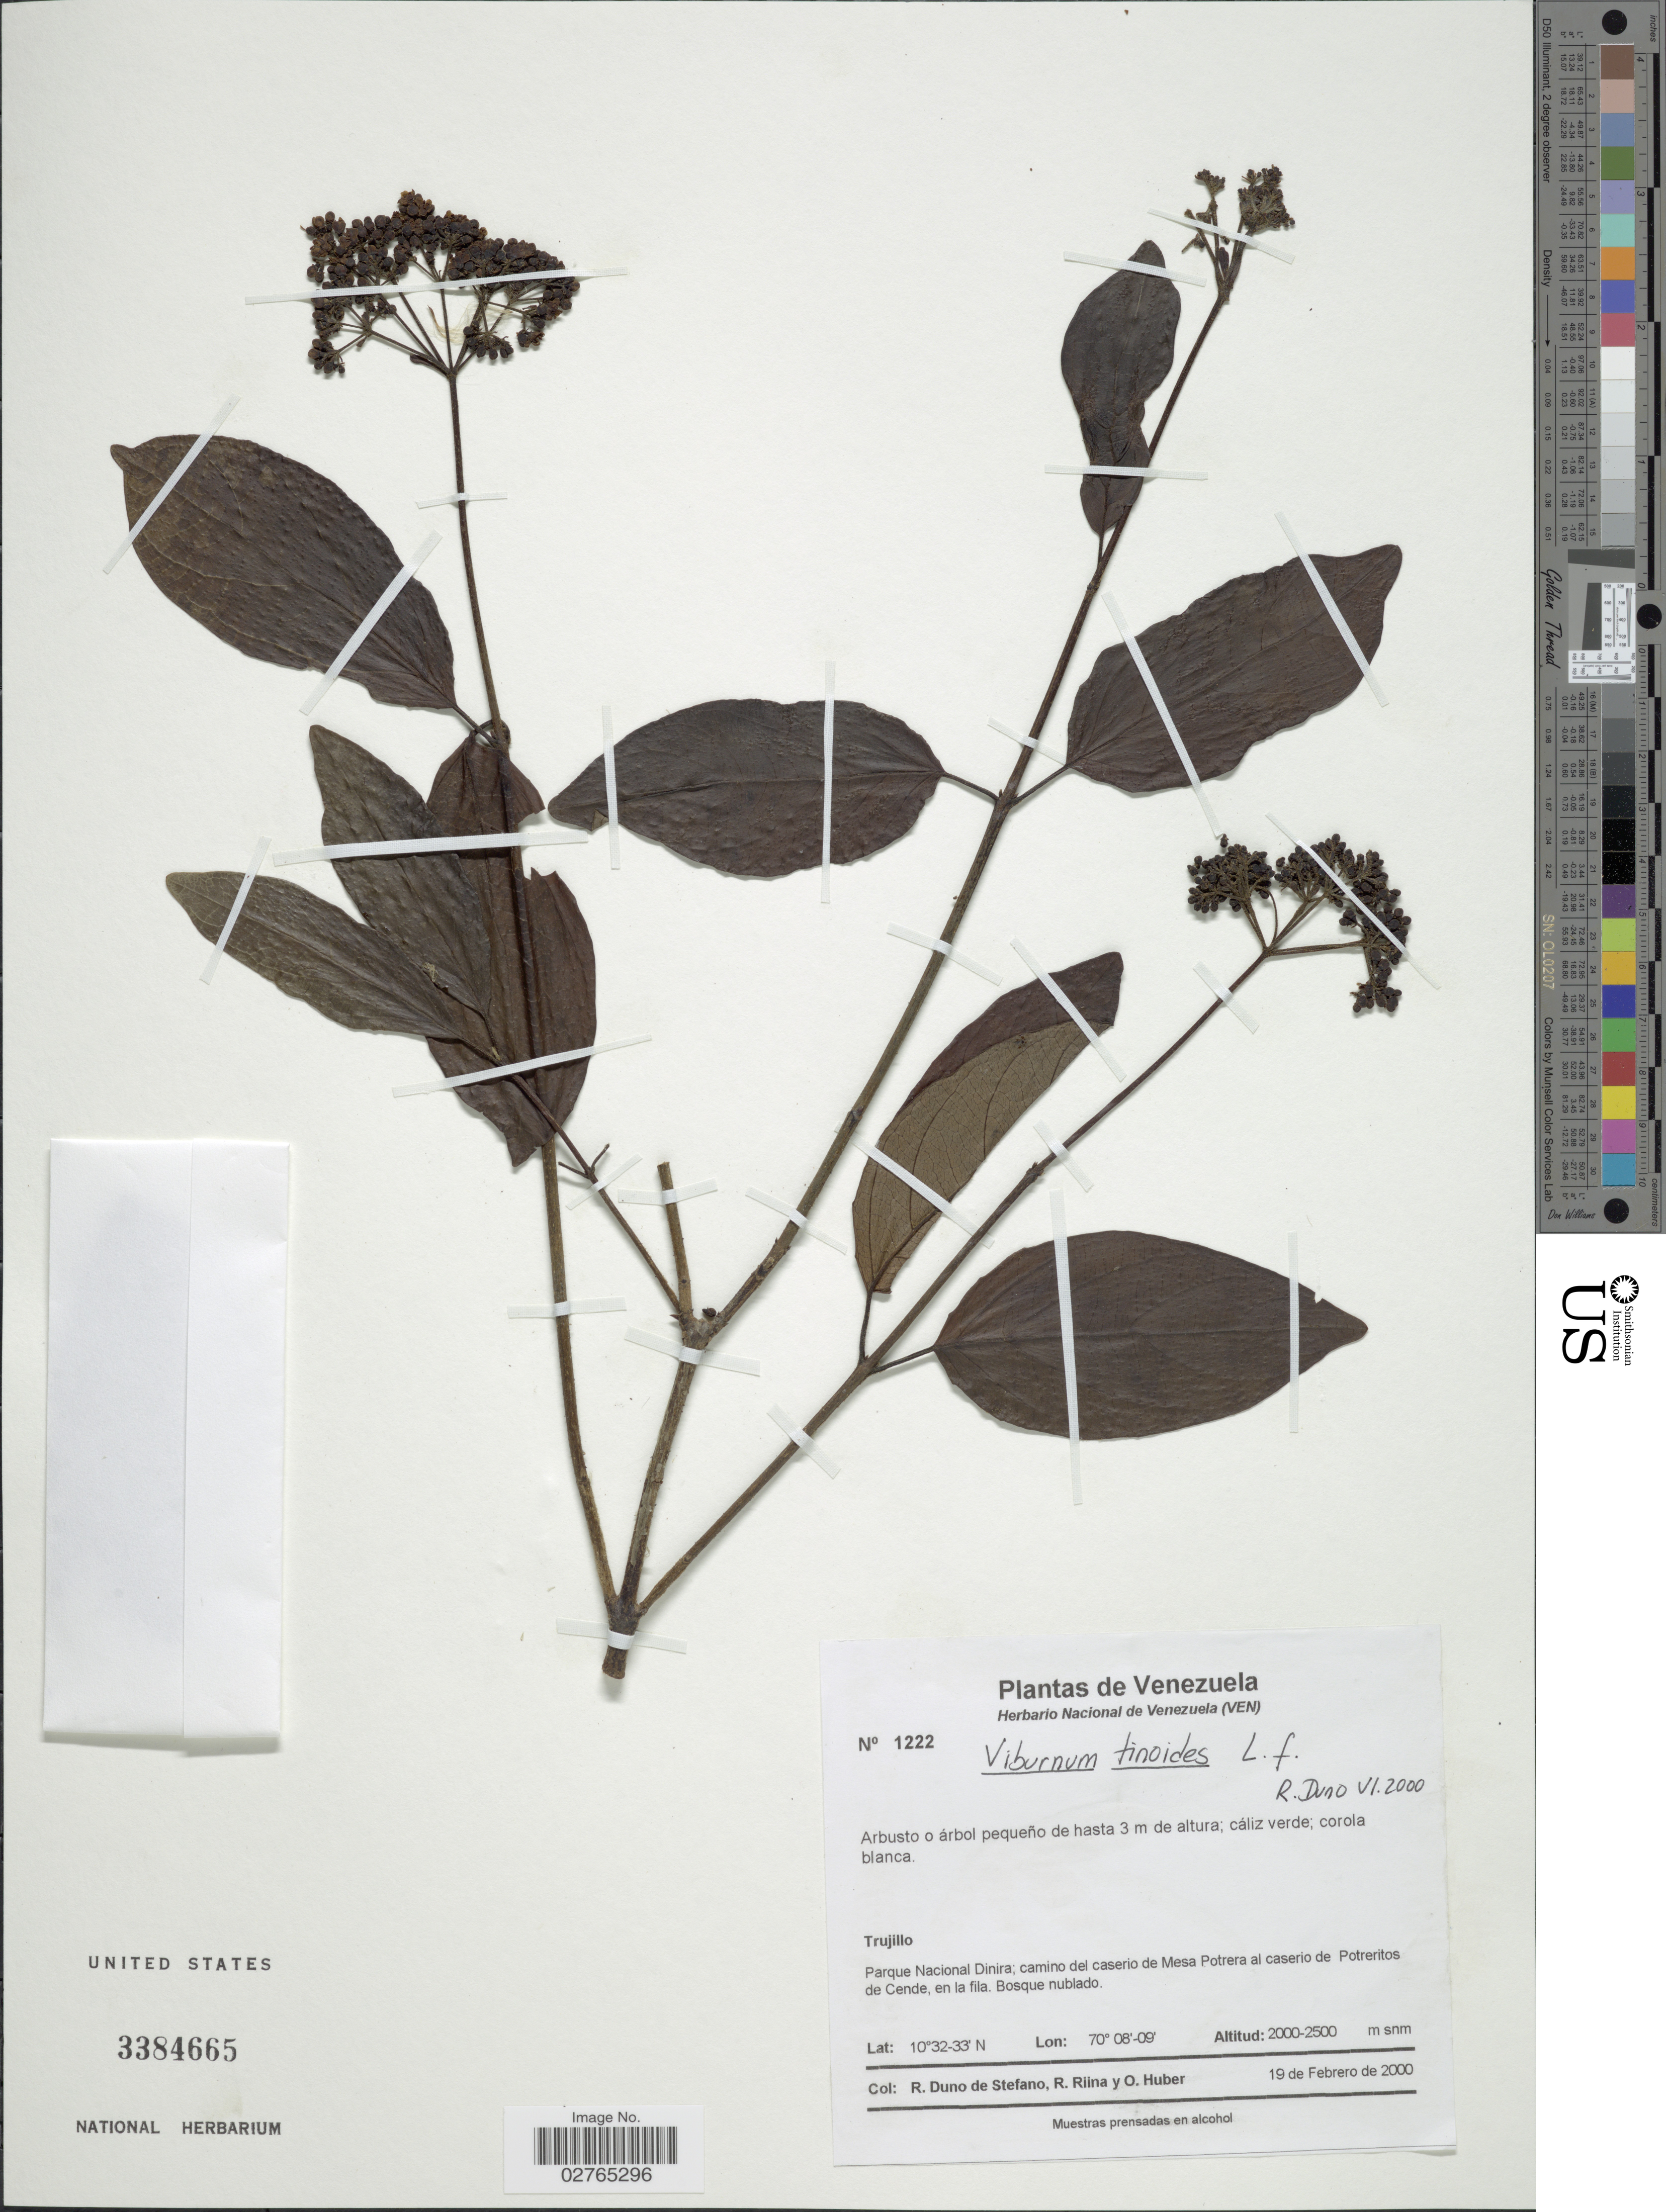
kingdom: Plantae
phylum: Tracheophyta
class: Magnoliopsida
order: Dipsacales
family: Viburnaceae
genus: Viburnum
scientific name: Viburnum tinoides var. venezuelense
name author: L. f.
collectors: R. Duno de Stefano, R. Riina & O. Huber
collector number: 1222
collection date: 2000-02-19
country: Venezuela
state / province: Trujillo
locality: Parque Nacional Dinira; camino del caserio de Mesa Potrera al caserio de Potreritos de Cende, en la fila.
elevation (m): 2000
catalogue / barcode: US 3384665